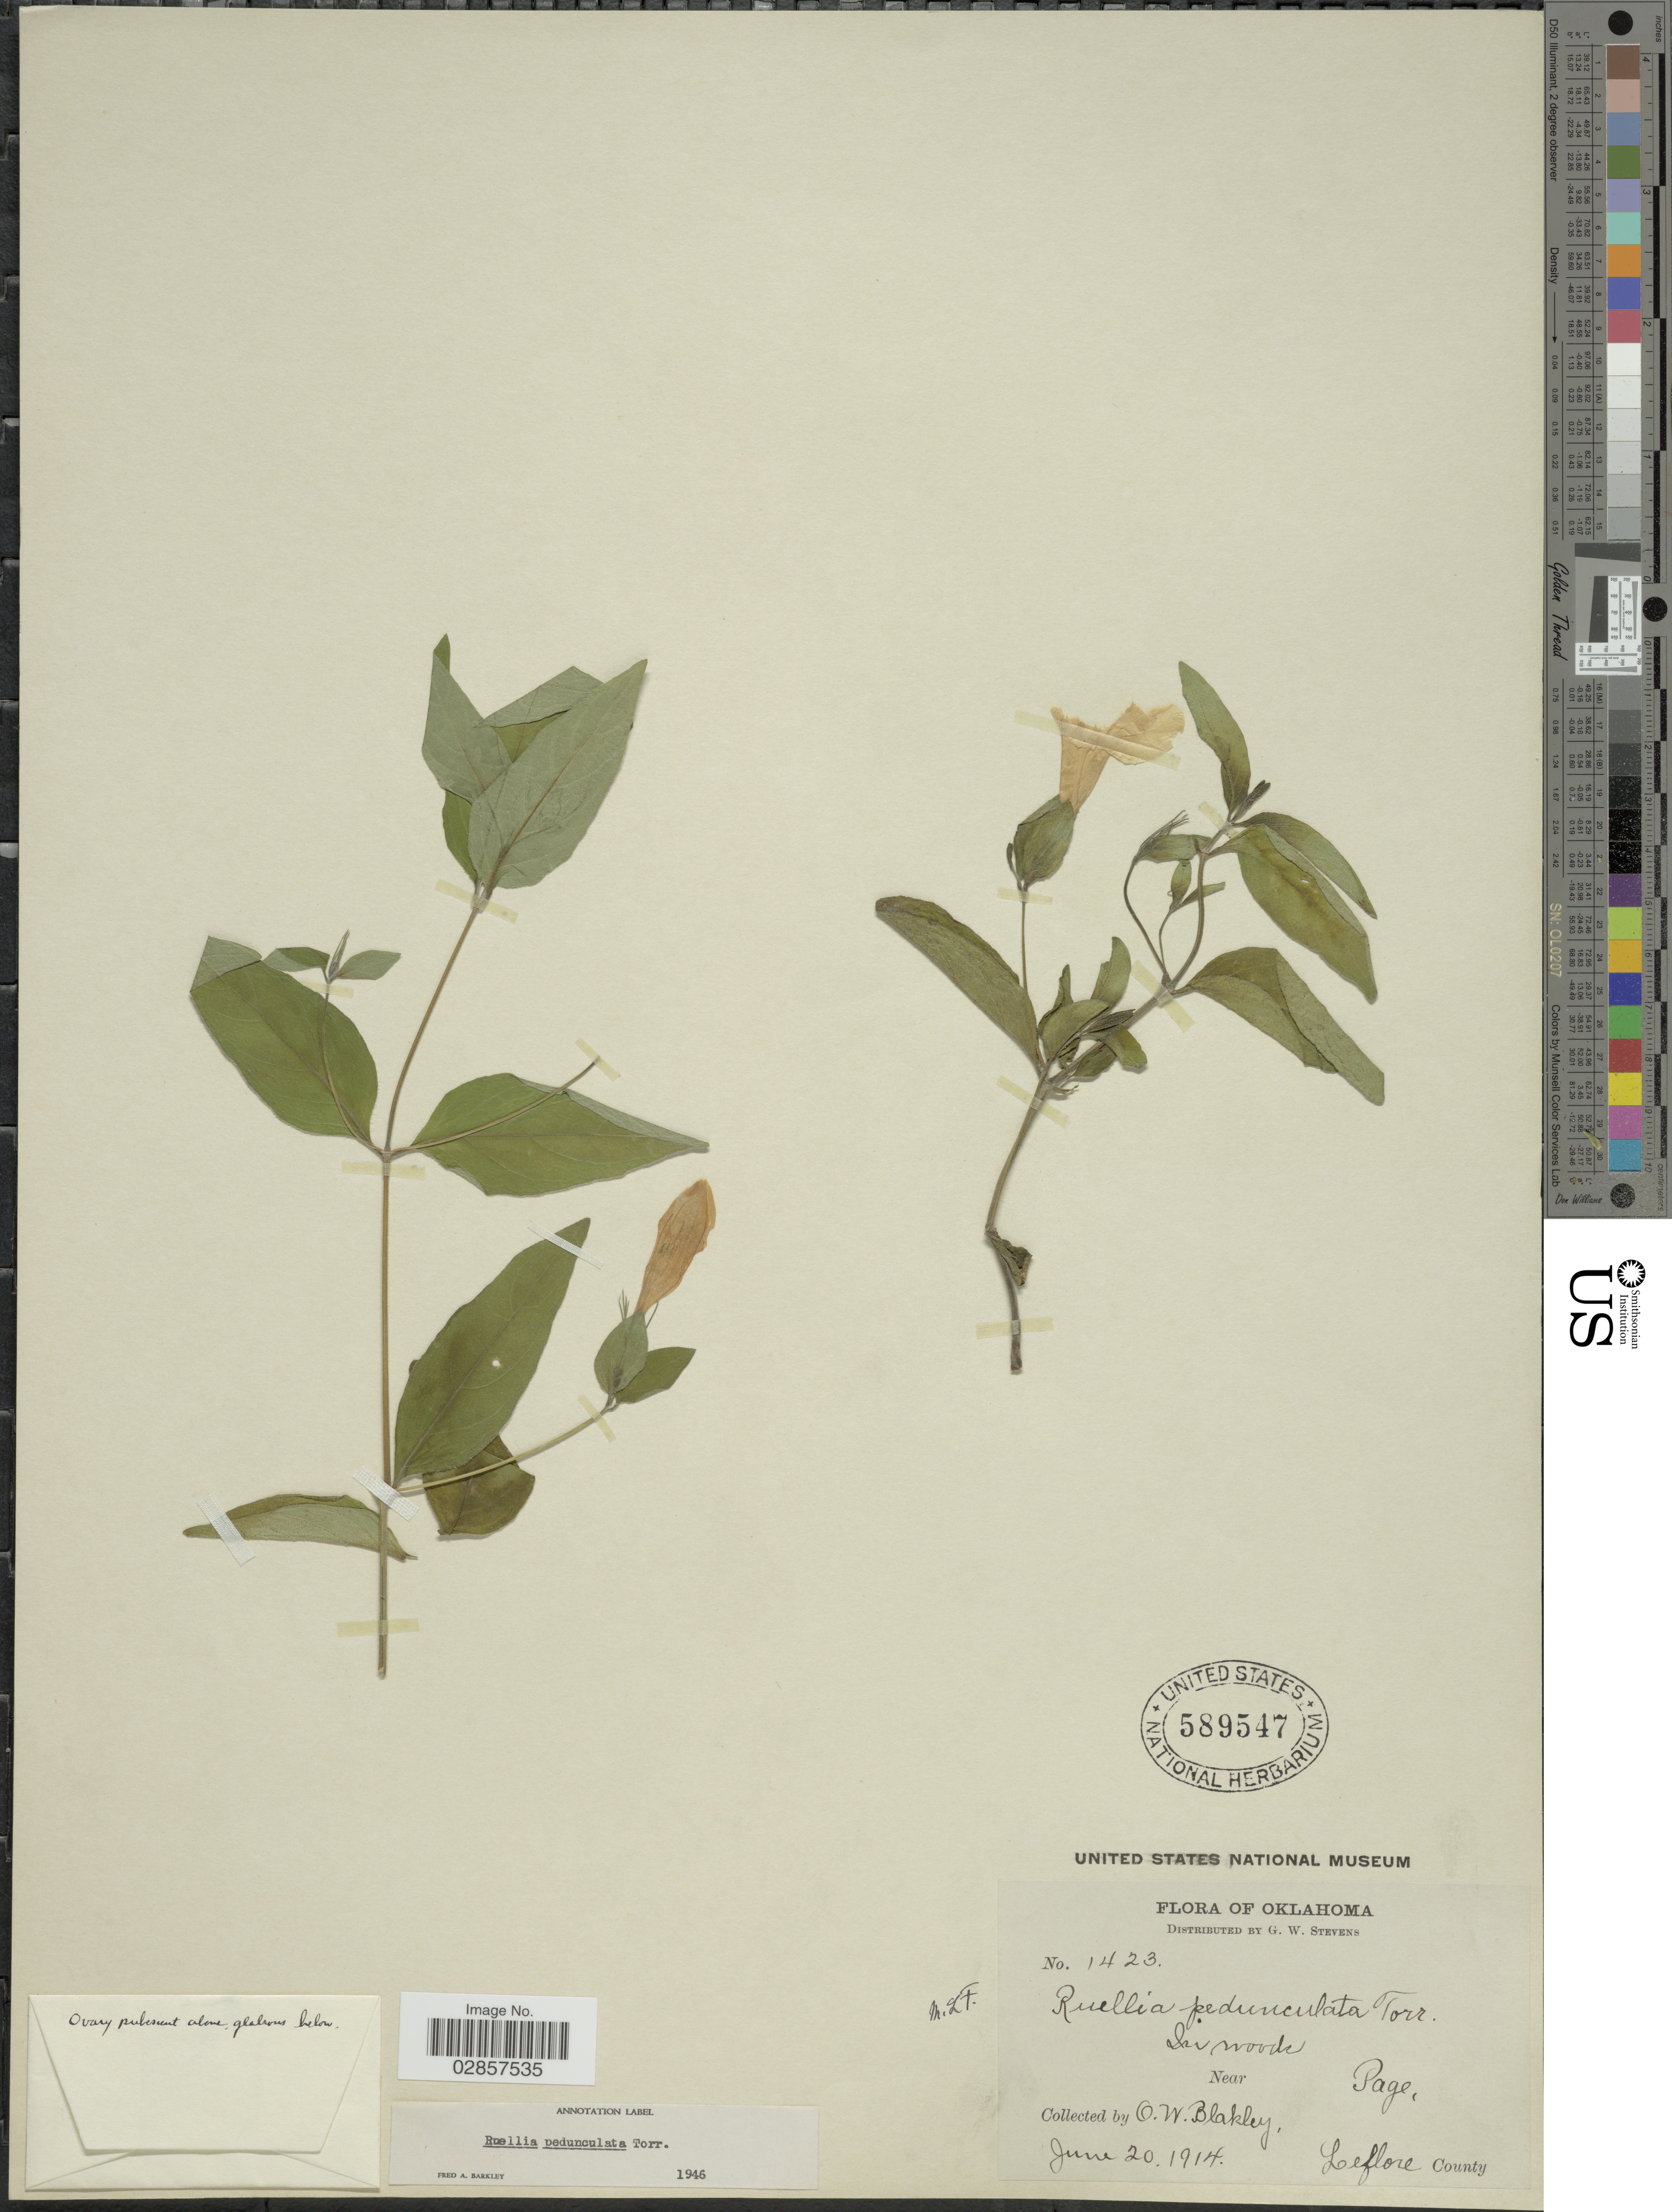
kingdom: Plantae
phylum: Tracheophyta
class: Magnoliopsida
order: Lamiales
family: Acanthaceae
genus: Ruellia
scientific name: Ruellia pedunculata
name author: Torr. ex A. Gray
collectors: O. Blakley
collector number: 1423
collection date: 1914-06-20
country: United States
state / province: Oklahoma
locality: Near Page, Leflore County.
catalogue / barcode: US 589547